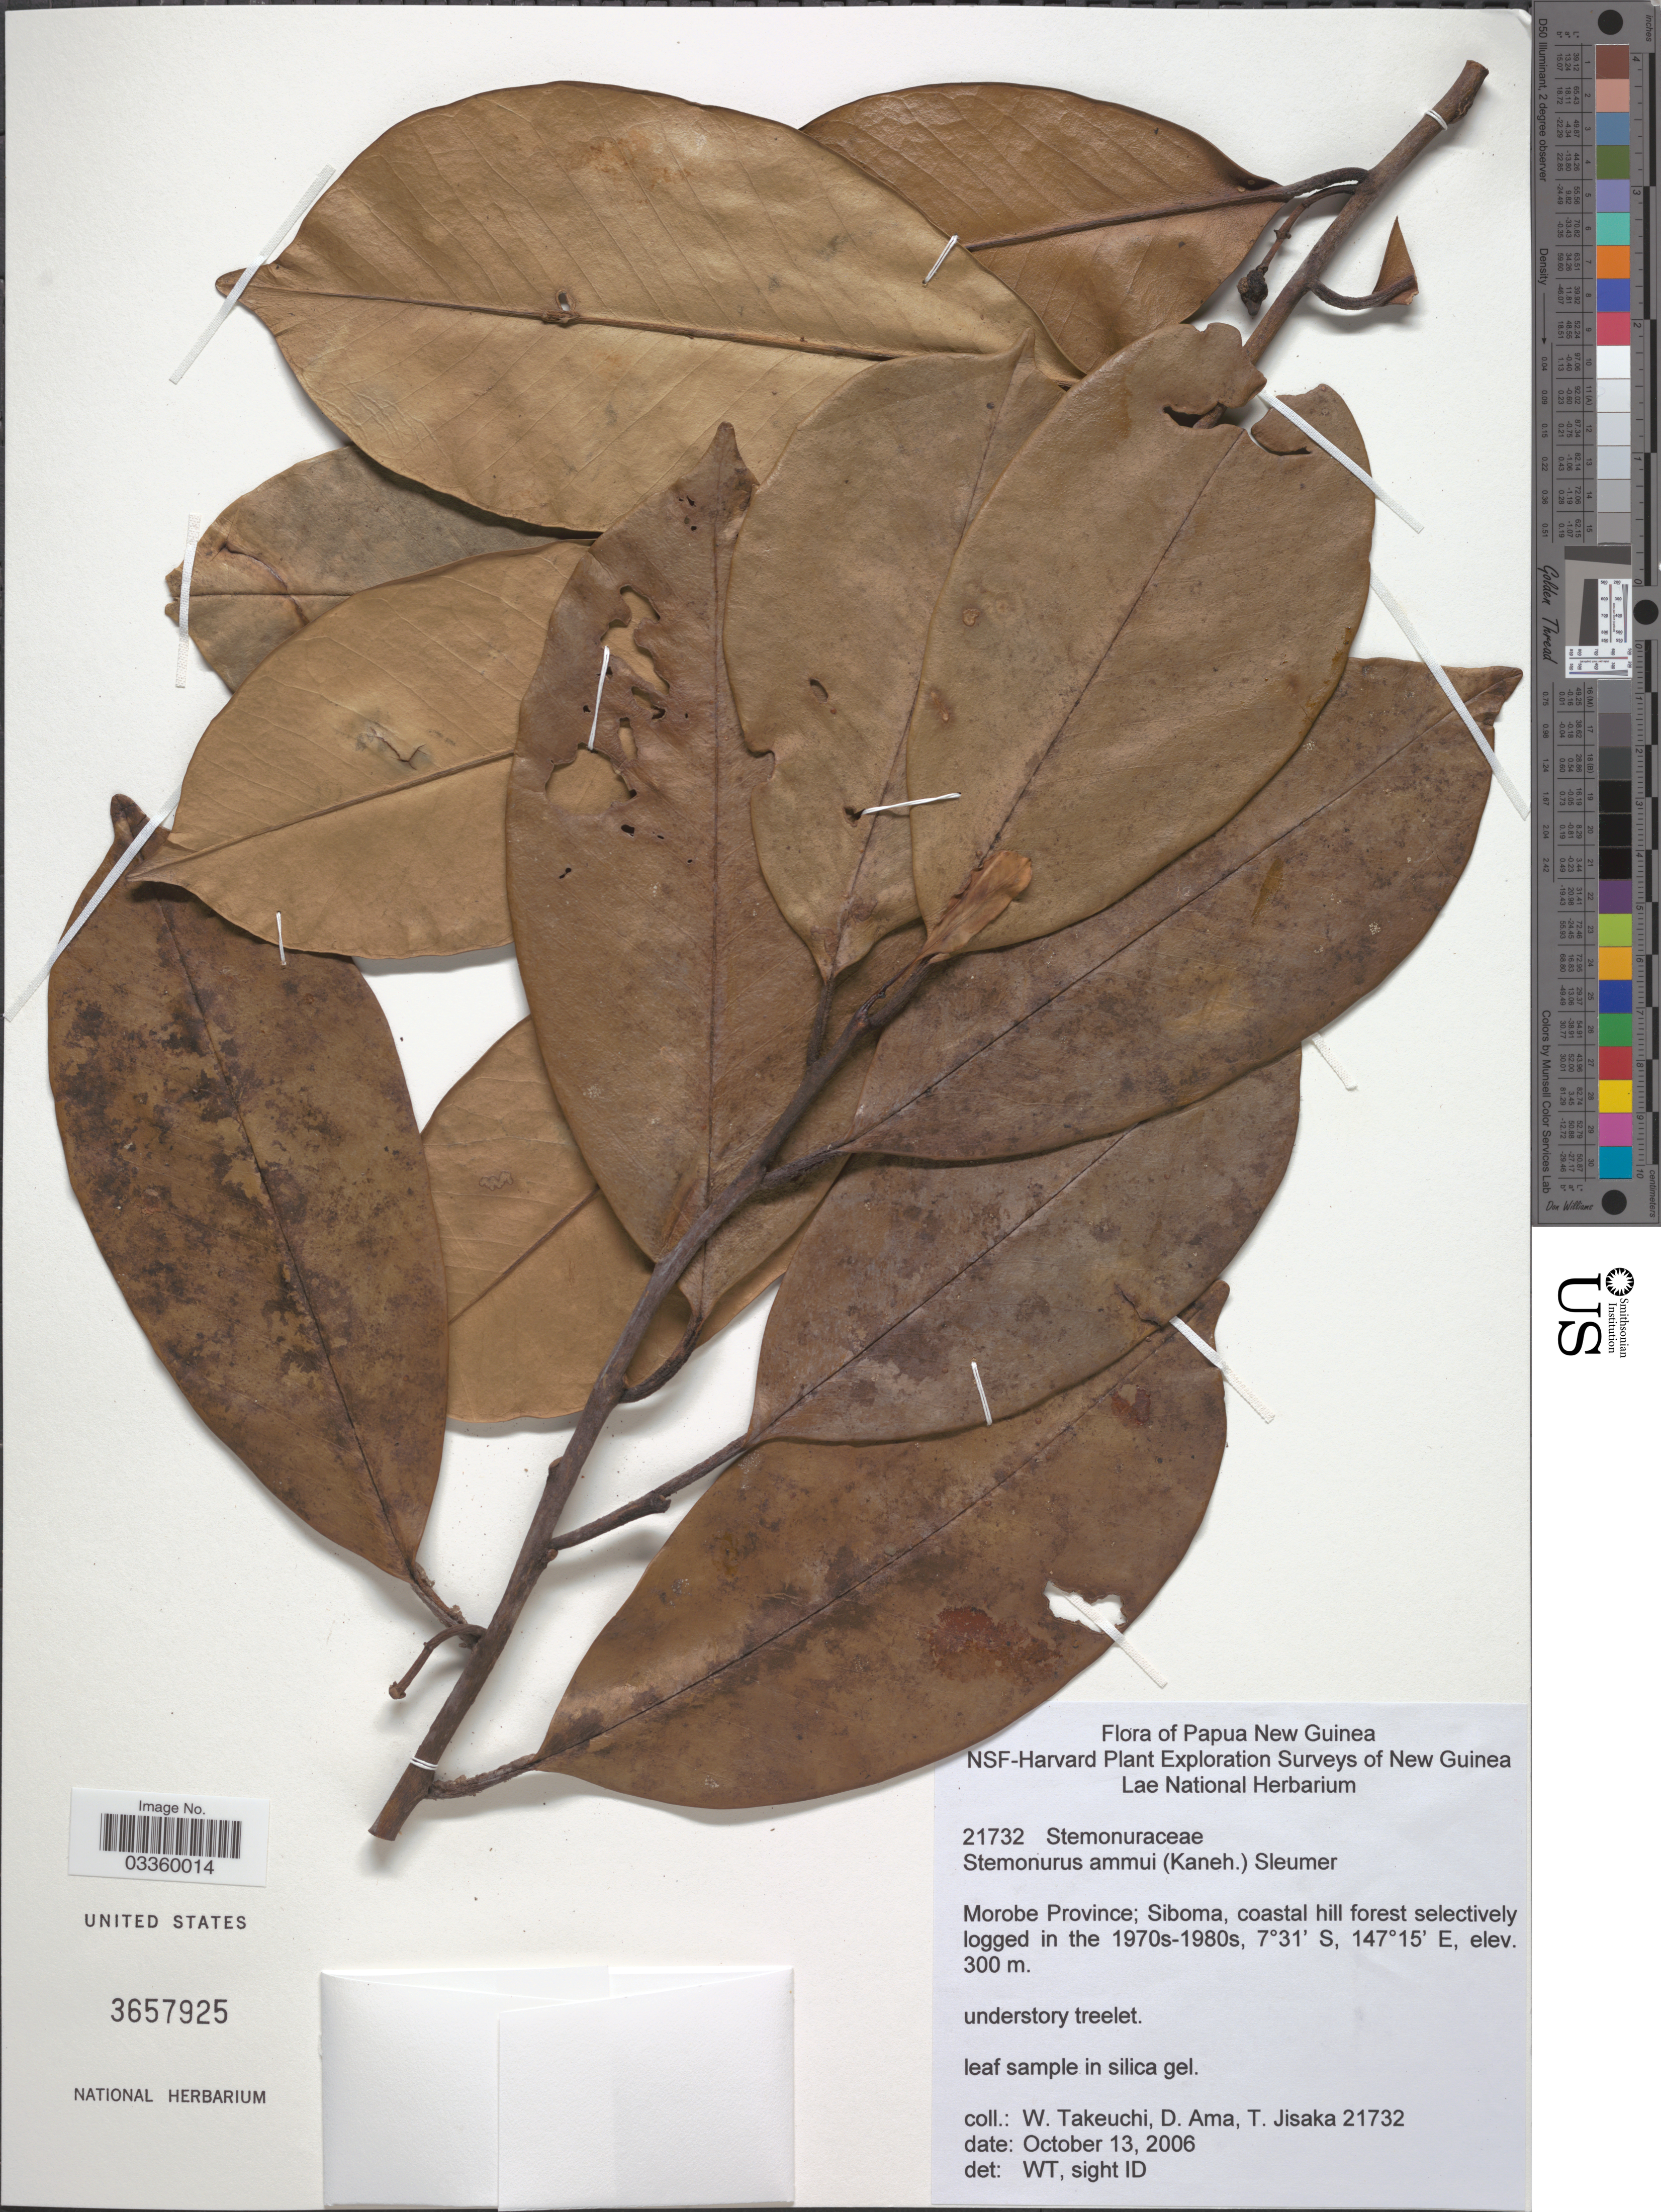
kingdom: Plantae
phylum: Tracheophyta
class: Magnoliopsida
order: Cardiopteridales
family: Stemonuraceae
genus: Stemonurus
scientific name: Stemonurus ammui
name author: (Kaneh.) Sleumer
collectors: W. Takeuchi, D. Ama & T. Jisaka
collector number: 21732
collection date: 2006-10-13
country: Papua New Guinea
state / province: Morobe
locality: Siboma, coastal hill forest selectively logged in the 1970s-1980s.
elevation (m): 300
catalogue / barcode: US 3657925